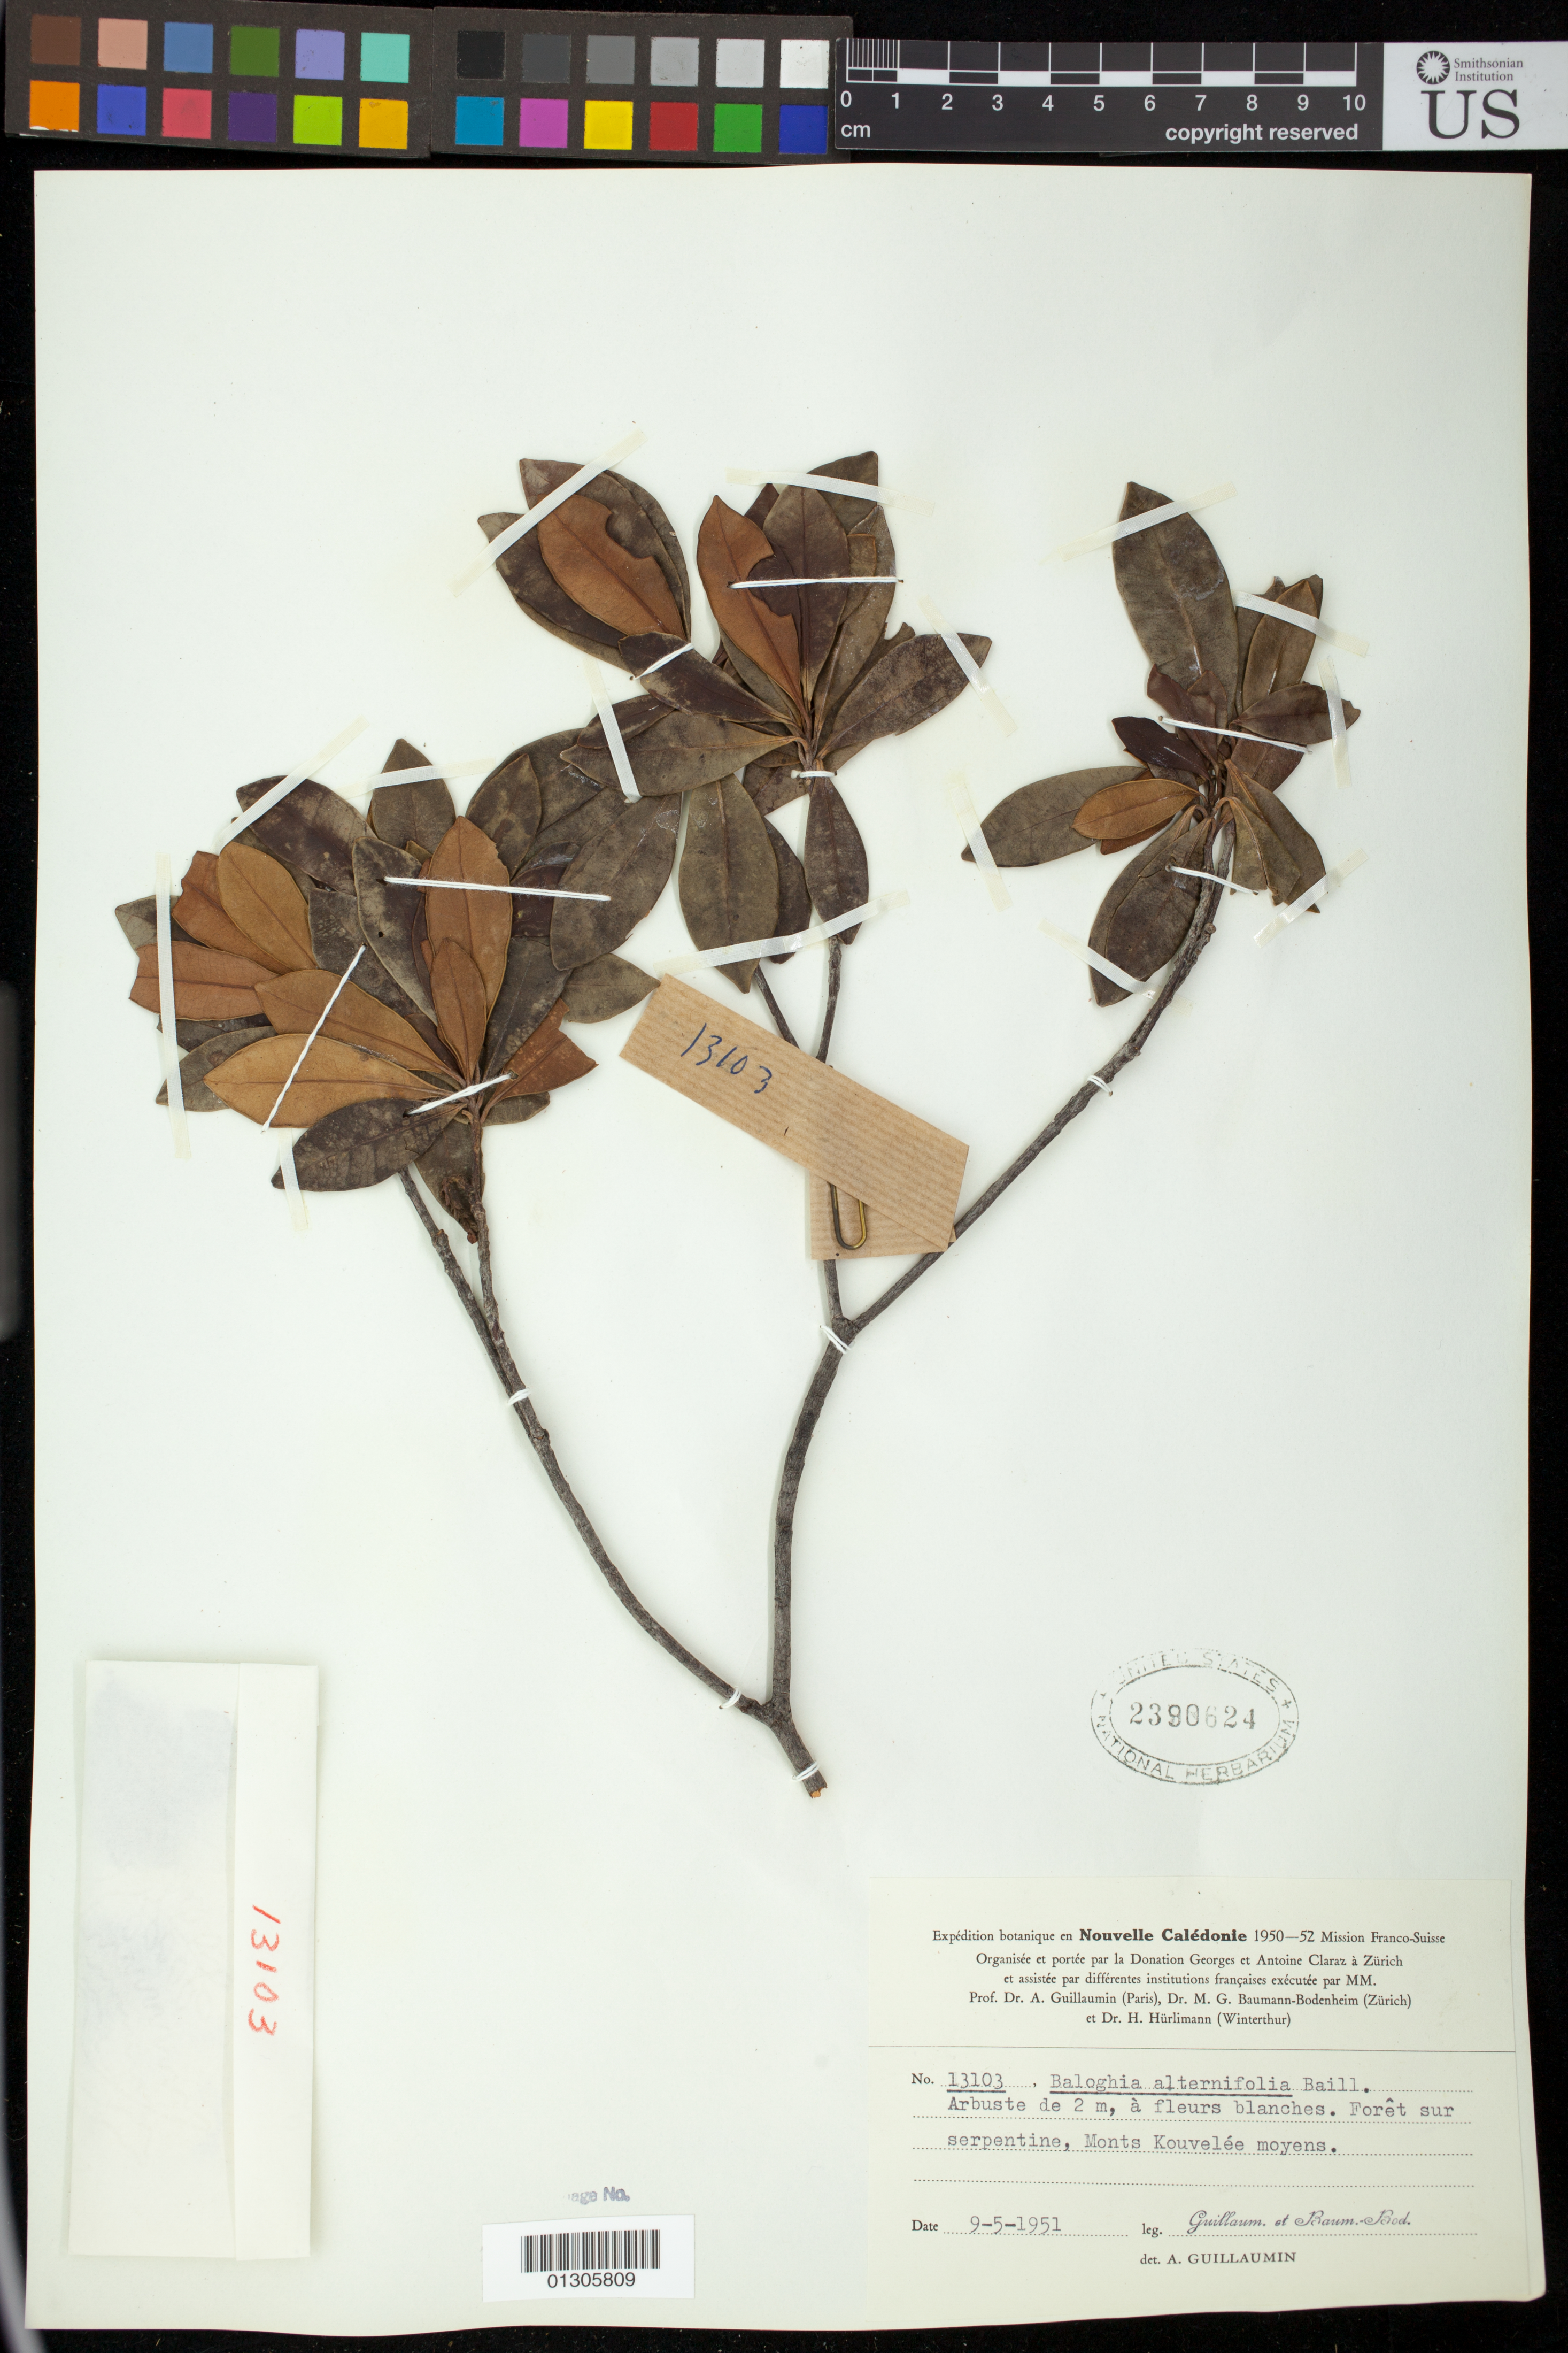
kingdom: Plantae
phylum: Tracheophyta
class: Magnoliopsida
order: Malpighiales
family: Euphorbiaceae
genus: Baloghia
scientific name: Baloghia alternifolia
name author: Baill.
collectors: A. Guillaumin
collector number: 13103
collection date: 1951-09-05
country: New Caledonia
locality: Monts Kouvelee (Monts Kouvele)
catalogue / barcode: US 2390624